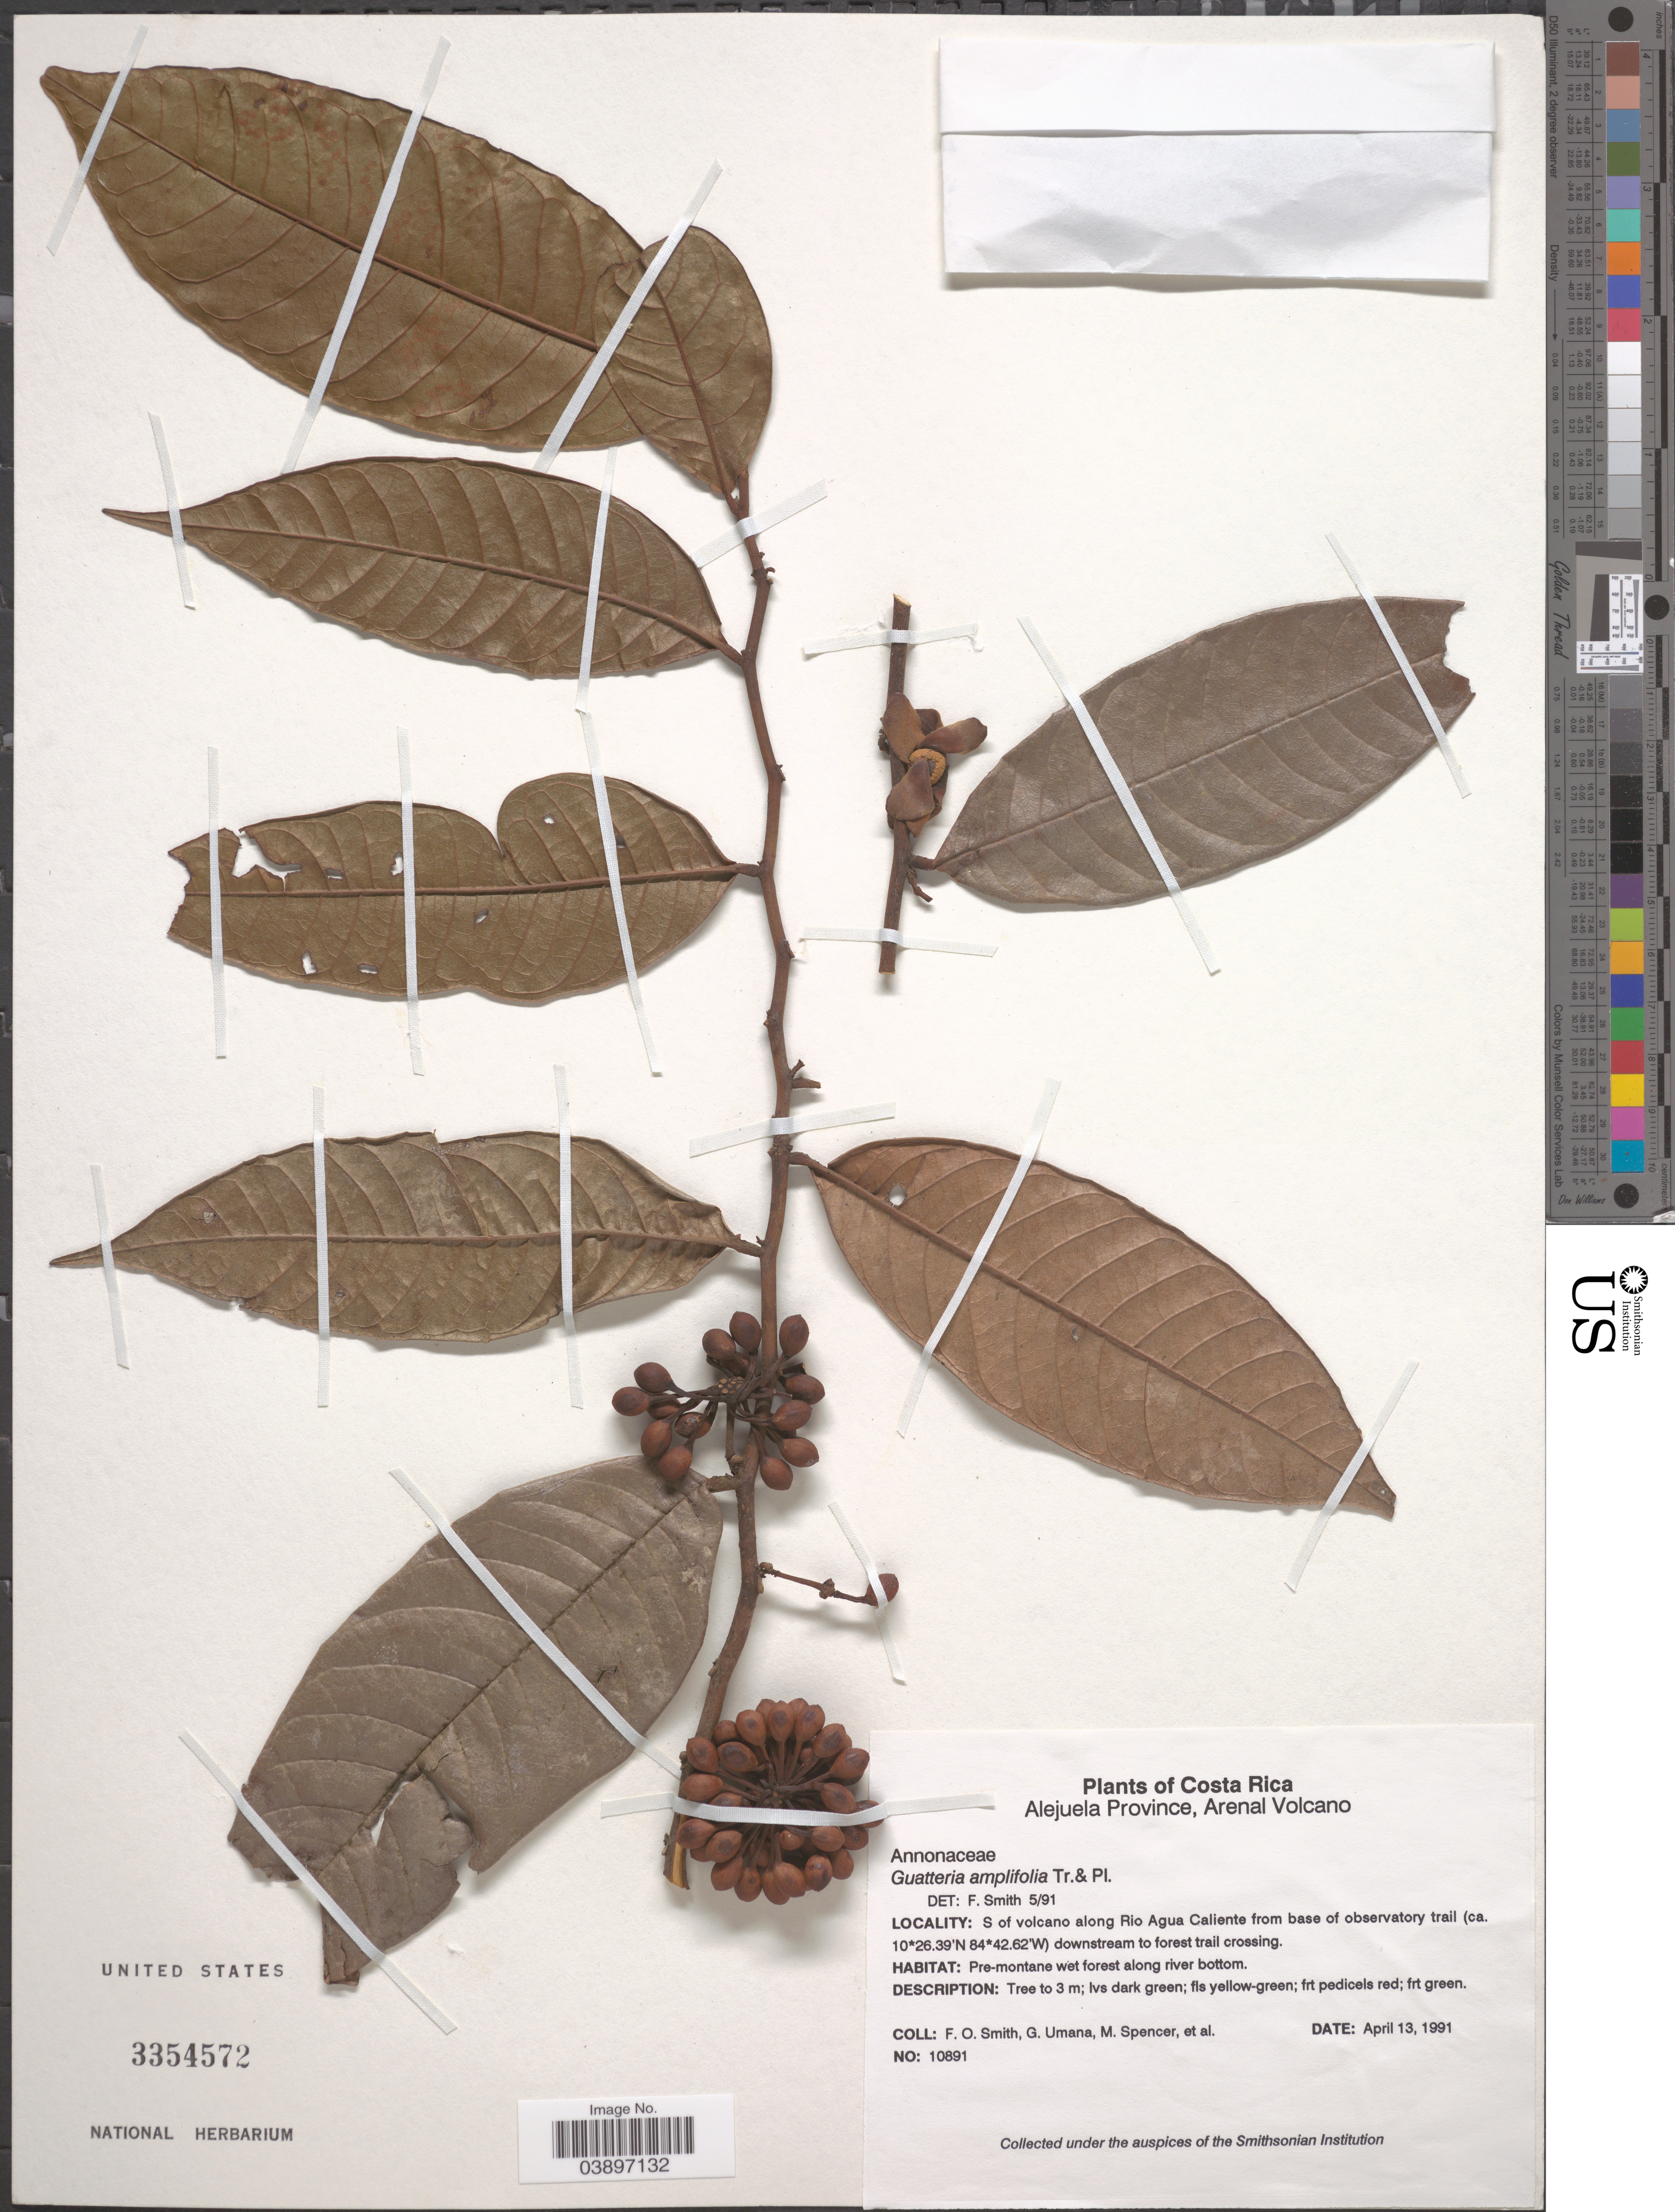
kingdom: Plantae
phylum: Tracheophyta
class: Magnoliopsida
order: Magnoliales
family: Annonaceae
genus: Guatteria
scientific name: Guatteria amplifolia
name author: Triana & Planch.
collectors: F. Smith, G. Umana, M. Spencer & et al.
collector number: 10891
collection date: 1991-04-13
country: Costa Rica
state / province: Alajuela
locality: Arenal Volcano. S of volcano along Rio Agua Caliente from base of observatory trail downstream to forest trail crossing.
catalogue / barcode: US 3354572